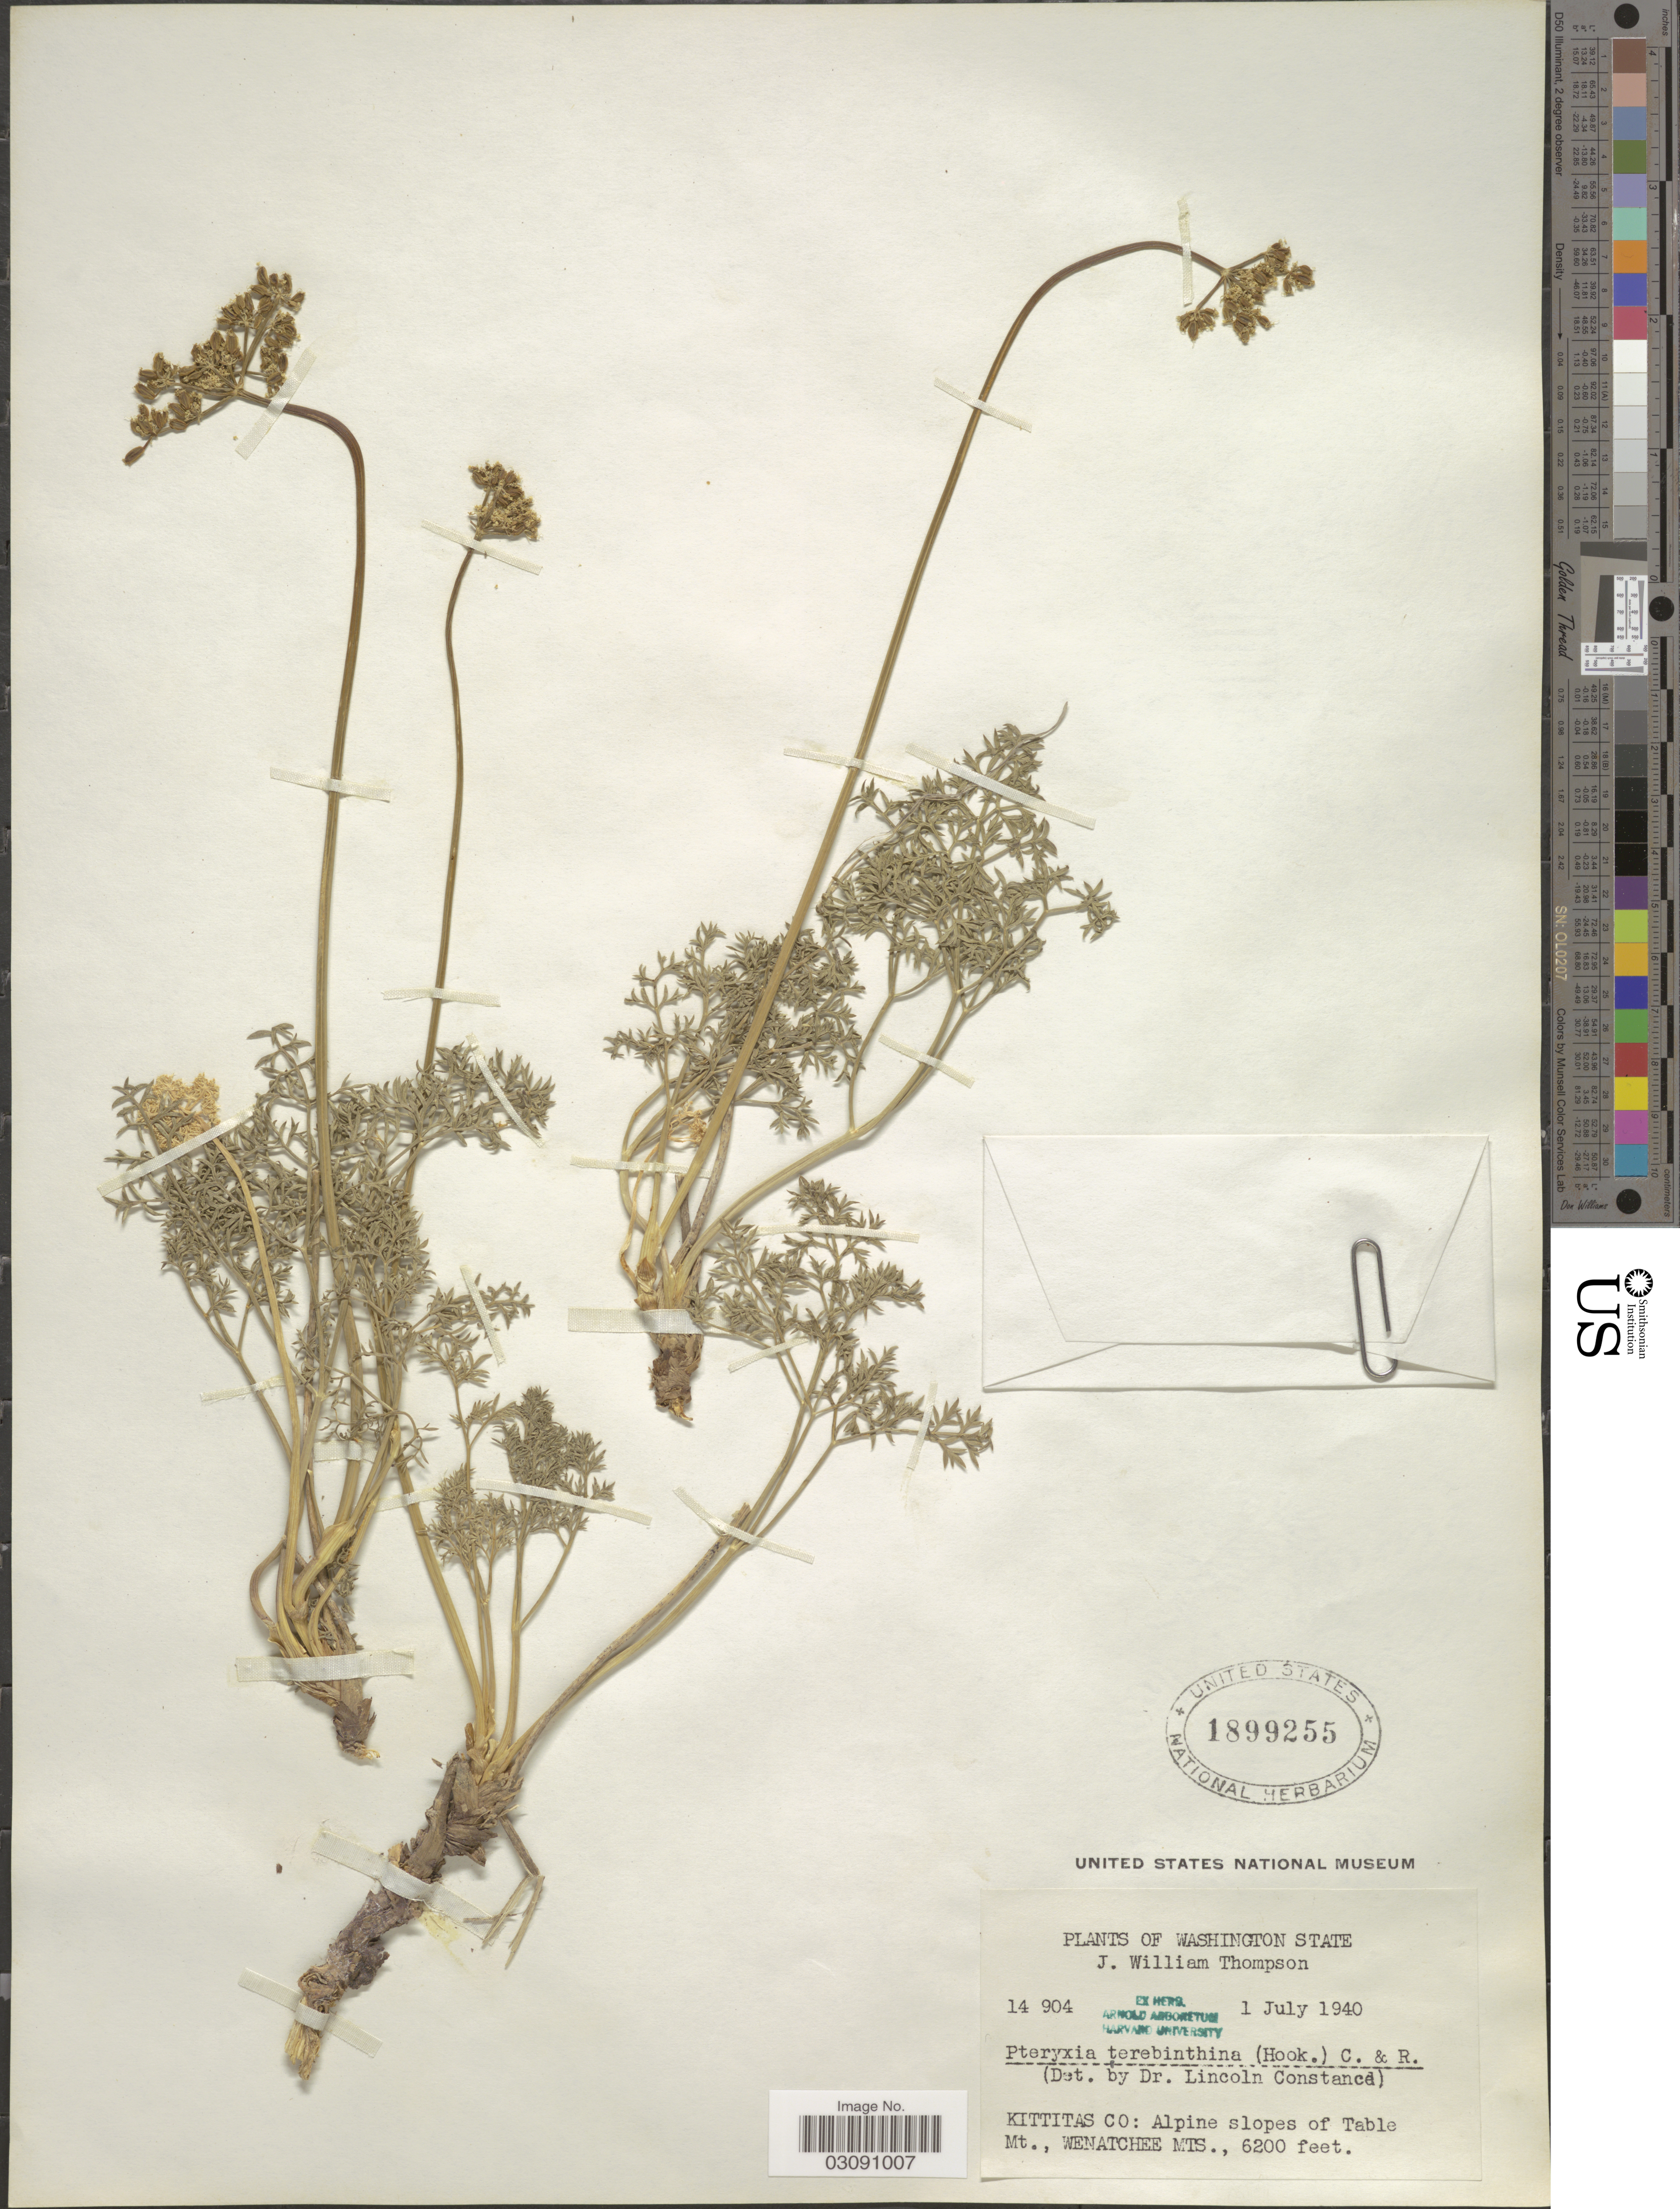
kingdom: Plantae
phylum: Tracheophyta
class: Magnoliopsida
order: Apiales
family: Apiaceae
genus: Pteryxia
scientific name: Pteryxia terebinthina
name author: (Hook.) J.M. Coult. & Rose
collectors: J. W. Thompson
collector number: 14904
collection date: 1940-07-01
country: United States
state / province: Washington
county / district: Kittitas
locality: Kittitas Co: Alpine slopes of Table Mt., Wenatchee Mts.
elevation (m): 1890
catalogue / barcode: US 1899255